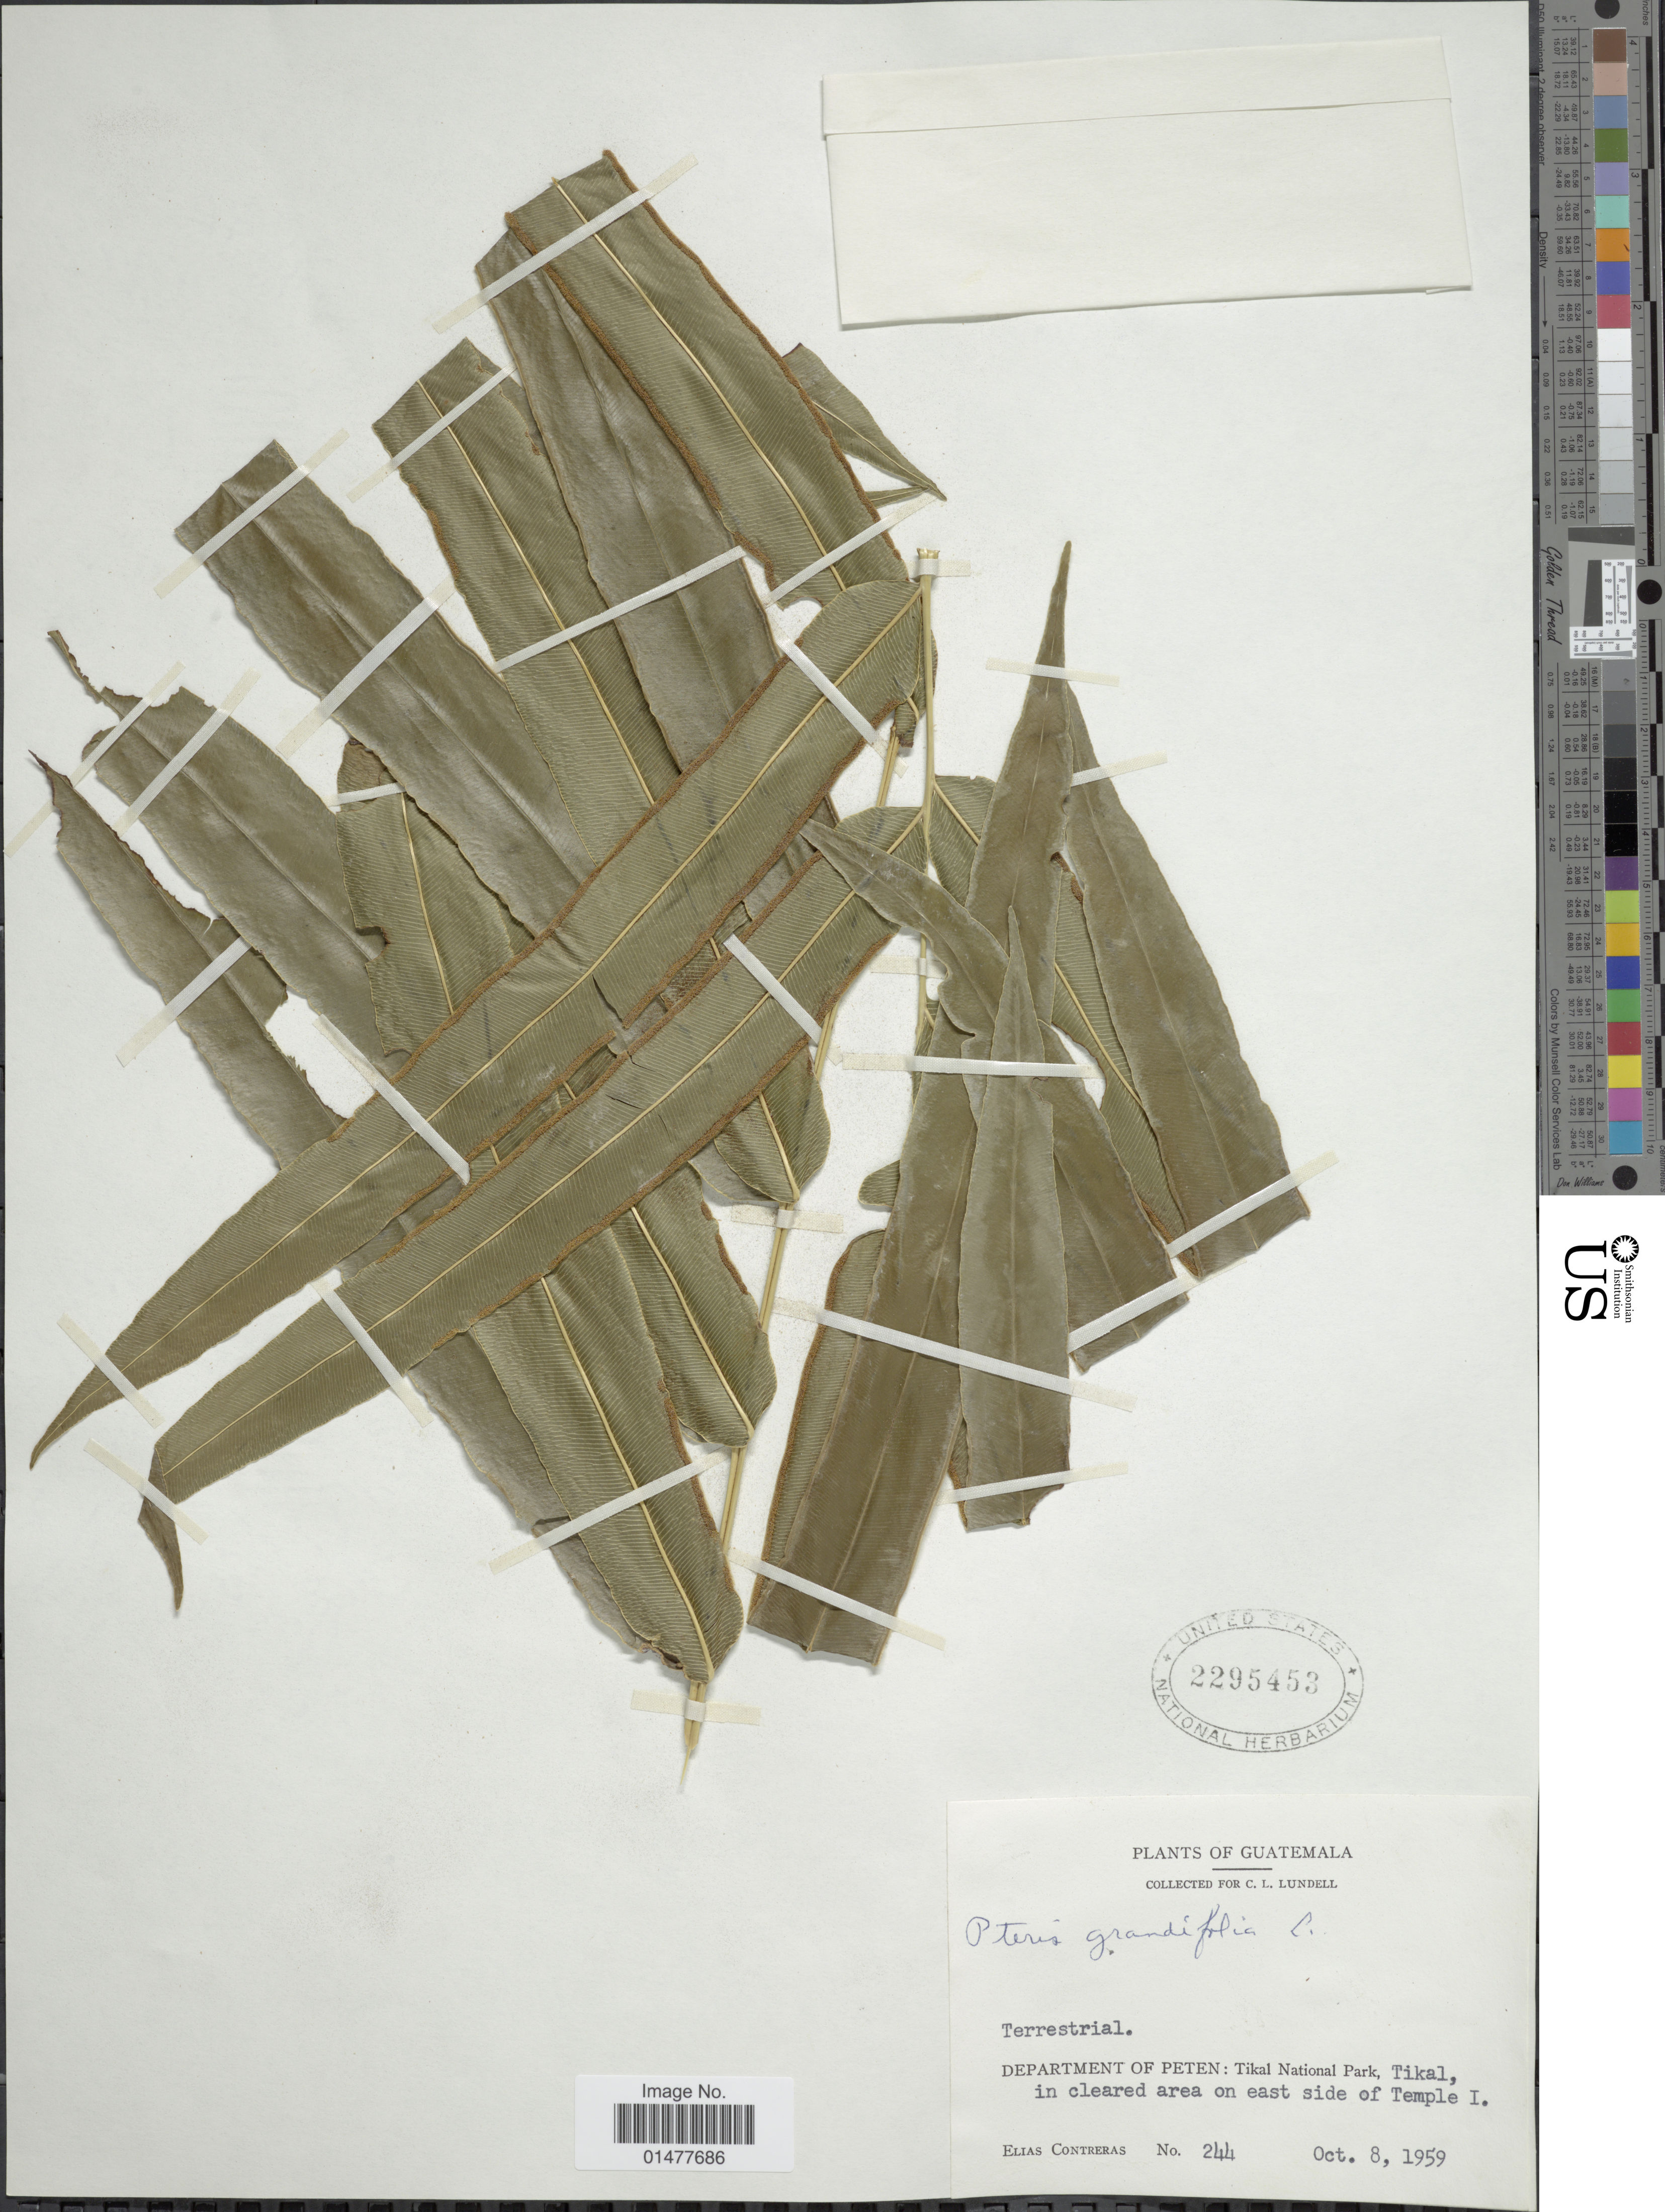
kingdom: Plantae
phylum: Tracheophyta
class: Polypodiopsida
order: Polypodiales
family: Pteridaceae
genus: Pteris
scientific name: Pteris grandifolia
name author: L.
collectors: E. Contreras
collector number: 244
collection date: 1959-10-08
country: Guatemala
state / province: El Petén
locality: Tikal National Park, Tikal in cleared area in east side of Temple I.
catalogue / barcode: US 2295453